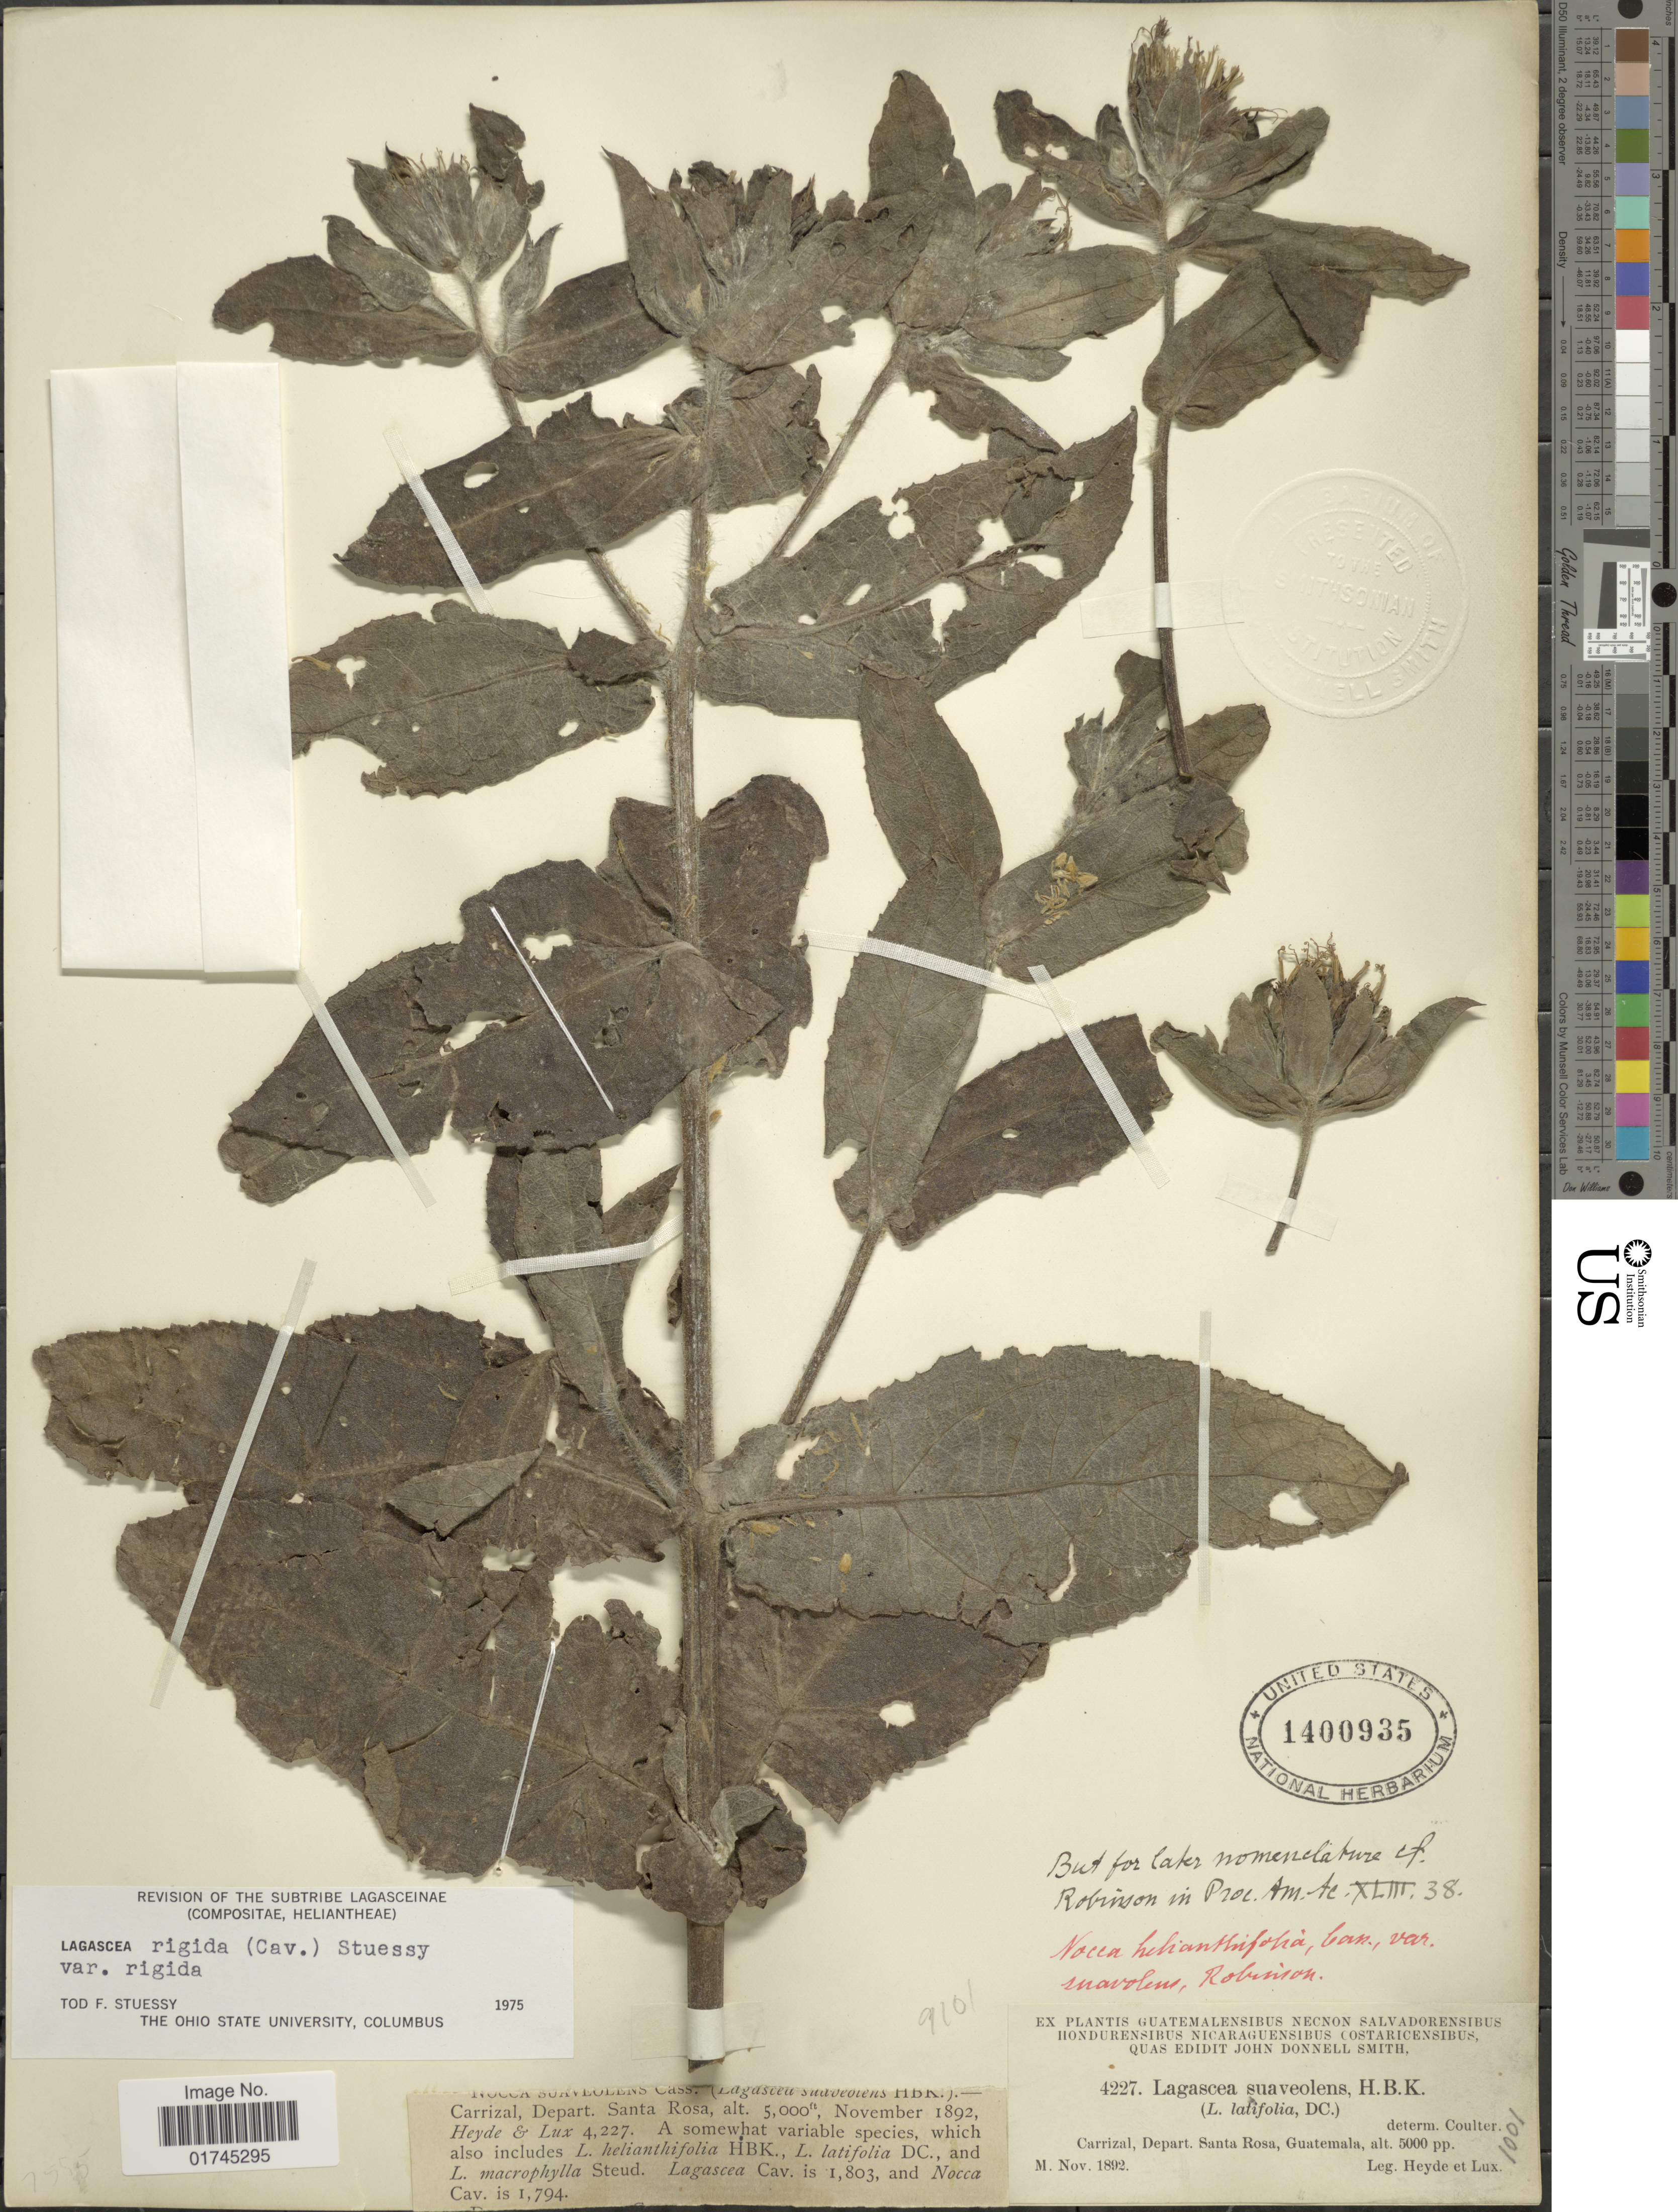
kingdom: Plantae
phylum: Tracheophyta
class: Magnoliopsida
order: Asterales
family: Asteraceae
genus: Lagascea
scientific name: Lagascea helianthifolia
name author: Kunth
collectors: Heyde & Lux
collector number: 4227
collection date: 1892-11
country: Guatemala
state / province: Santa Rosa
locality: Carrizal.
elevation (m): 1524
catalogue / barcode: US 1400935